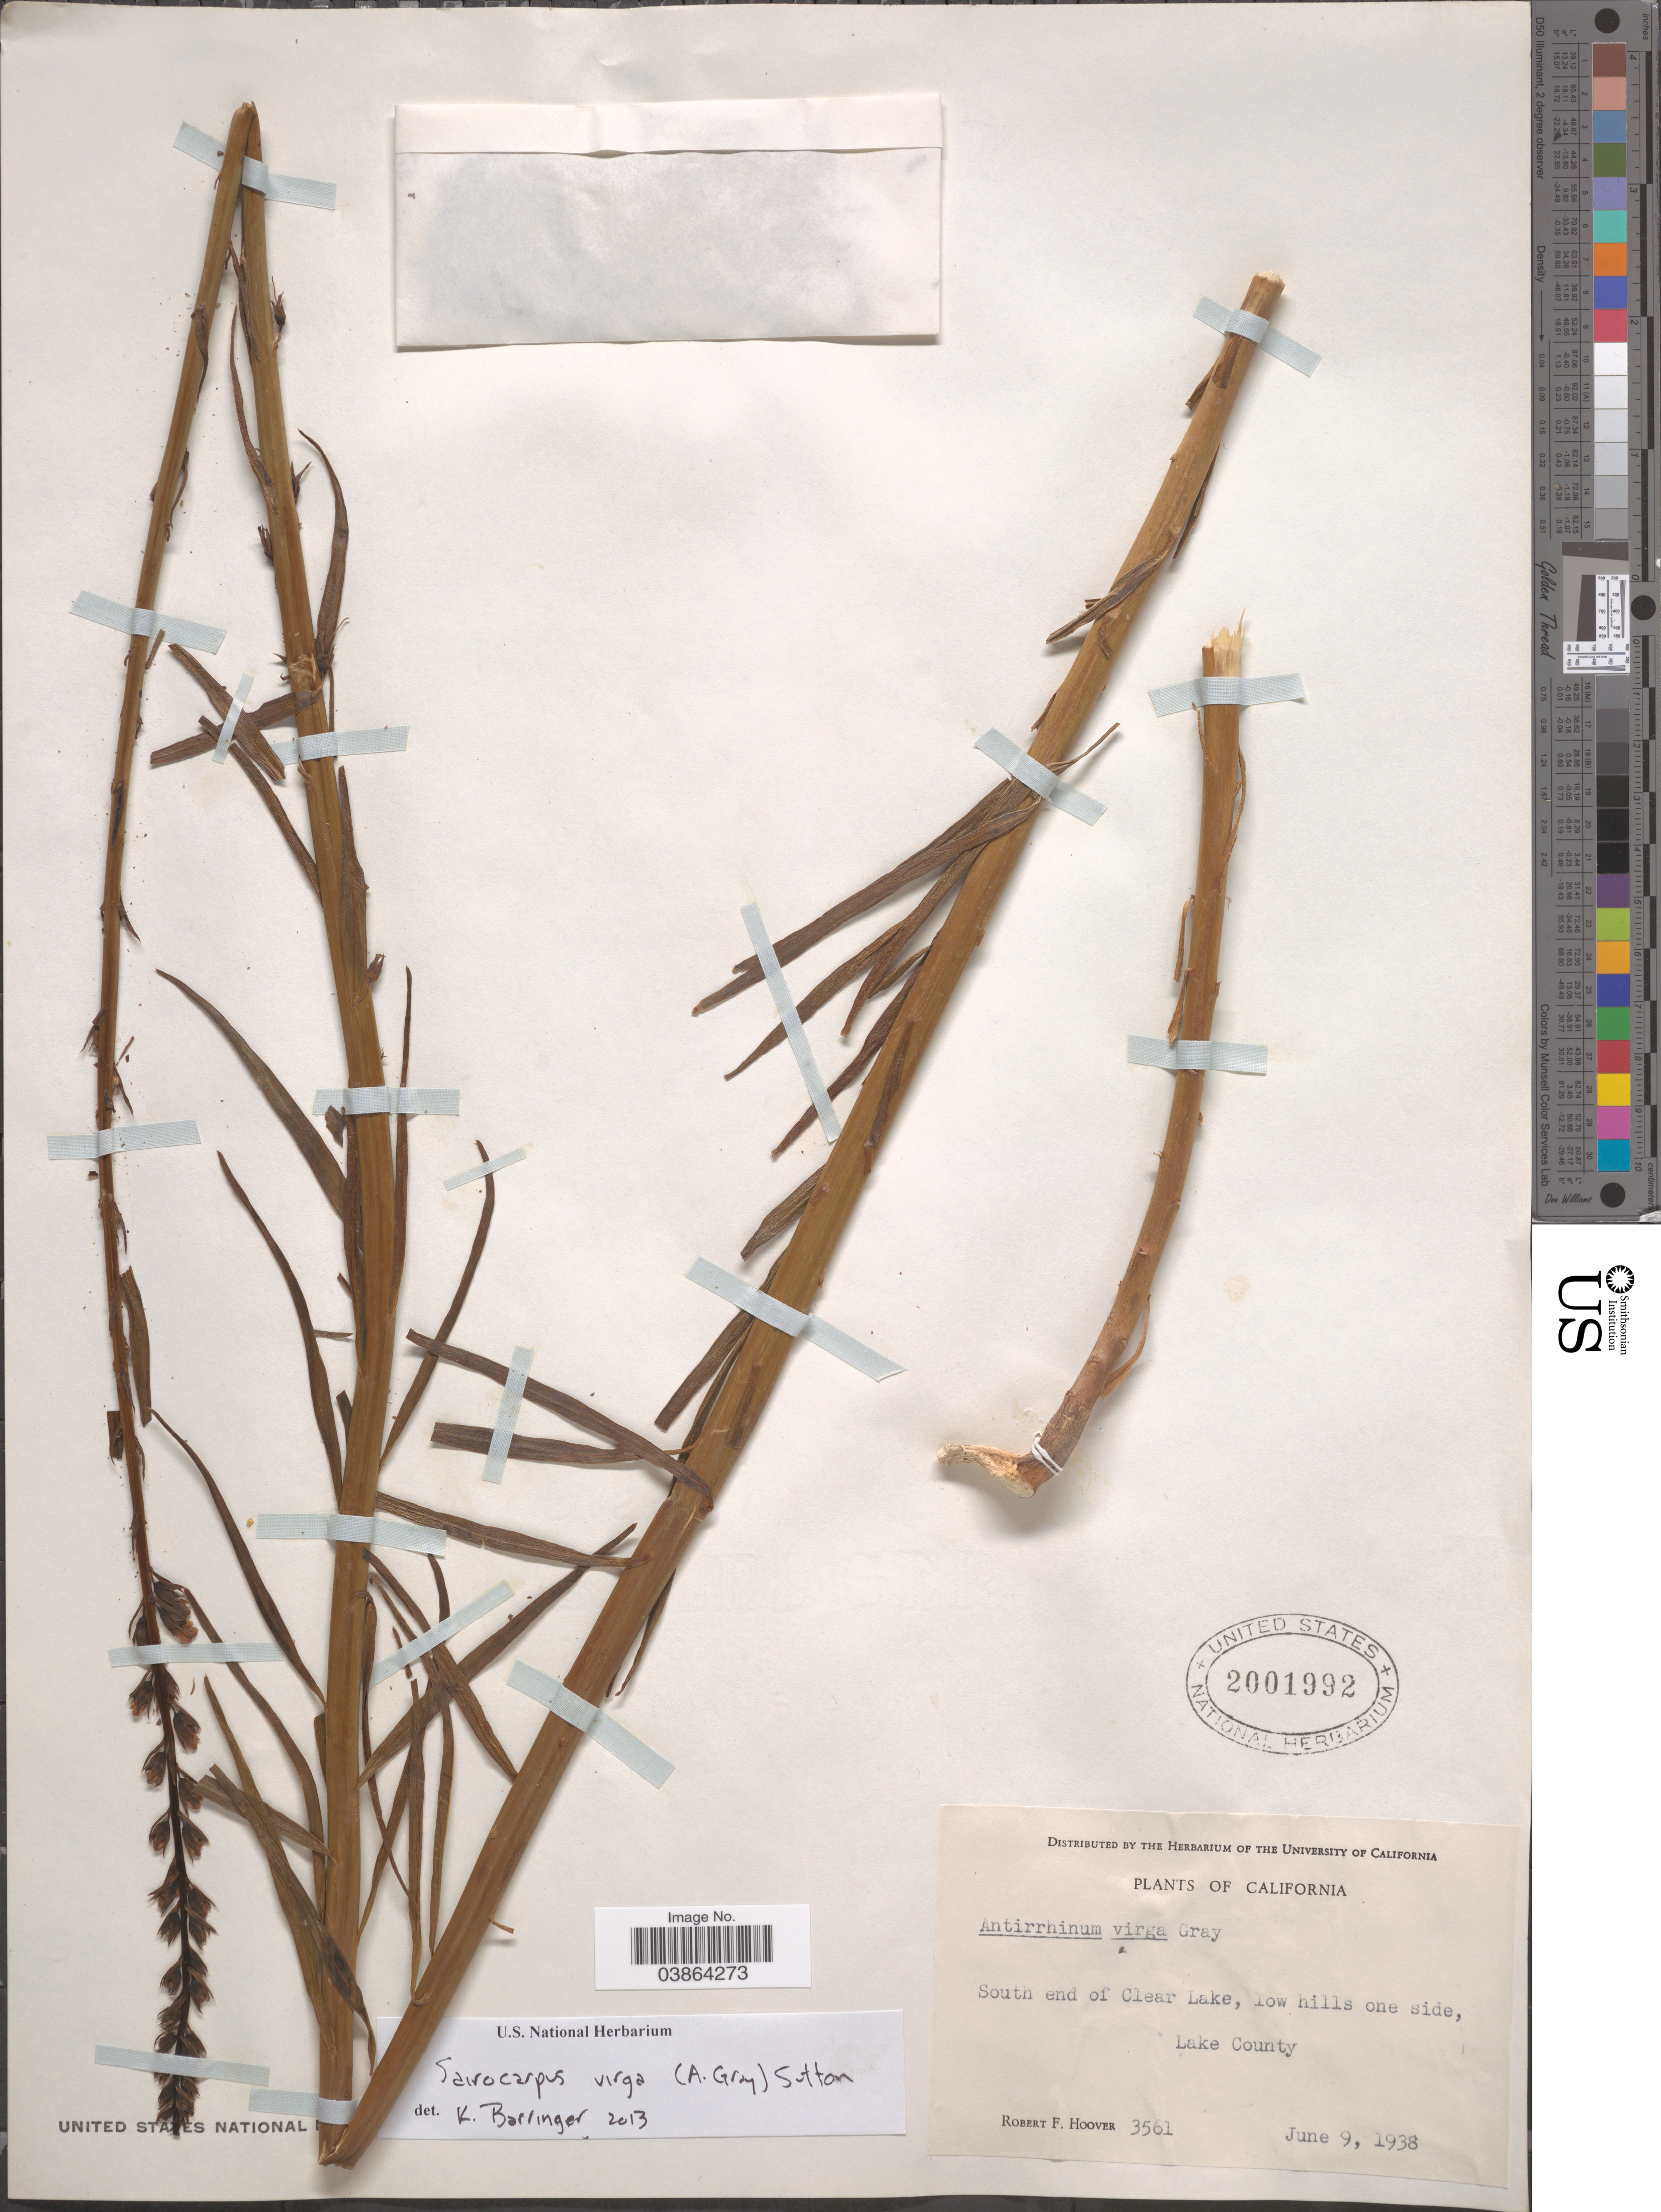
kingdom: Plantae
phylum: Tracheophyta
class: Magnoliopsida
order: Lamiales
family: Plantaginaceae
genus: Sairocarpus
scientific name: Sairocarpus virga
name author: (A. Gray) D.A. Sutton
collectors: R. F. Hoover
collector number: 3561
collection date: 1938-06-09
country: United States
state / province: California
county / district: Lake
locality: South end of Clear Lake, low hills on side, Lake County.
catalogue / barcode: US 2001992